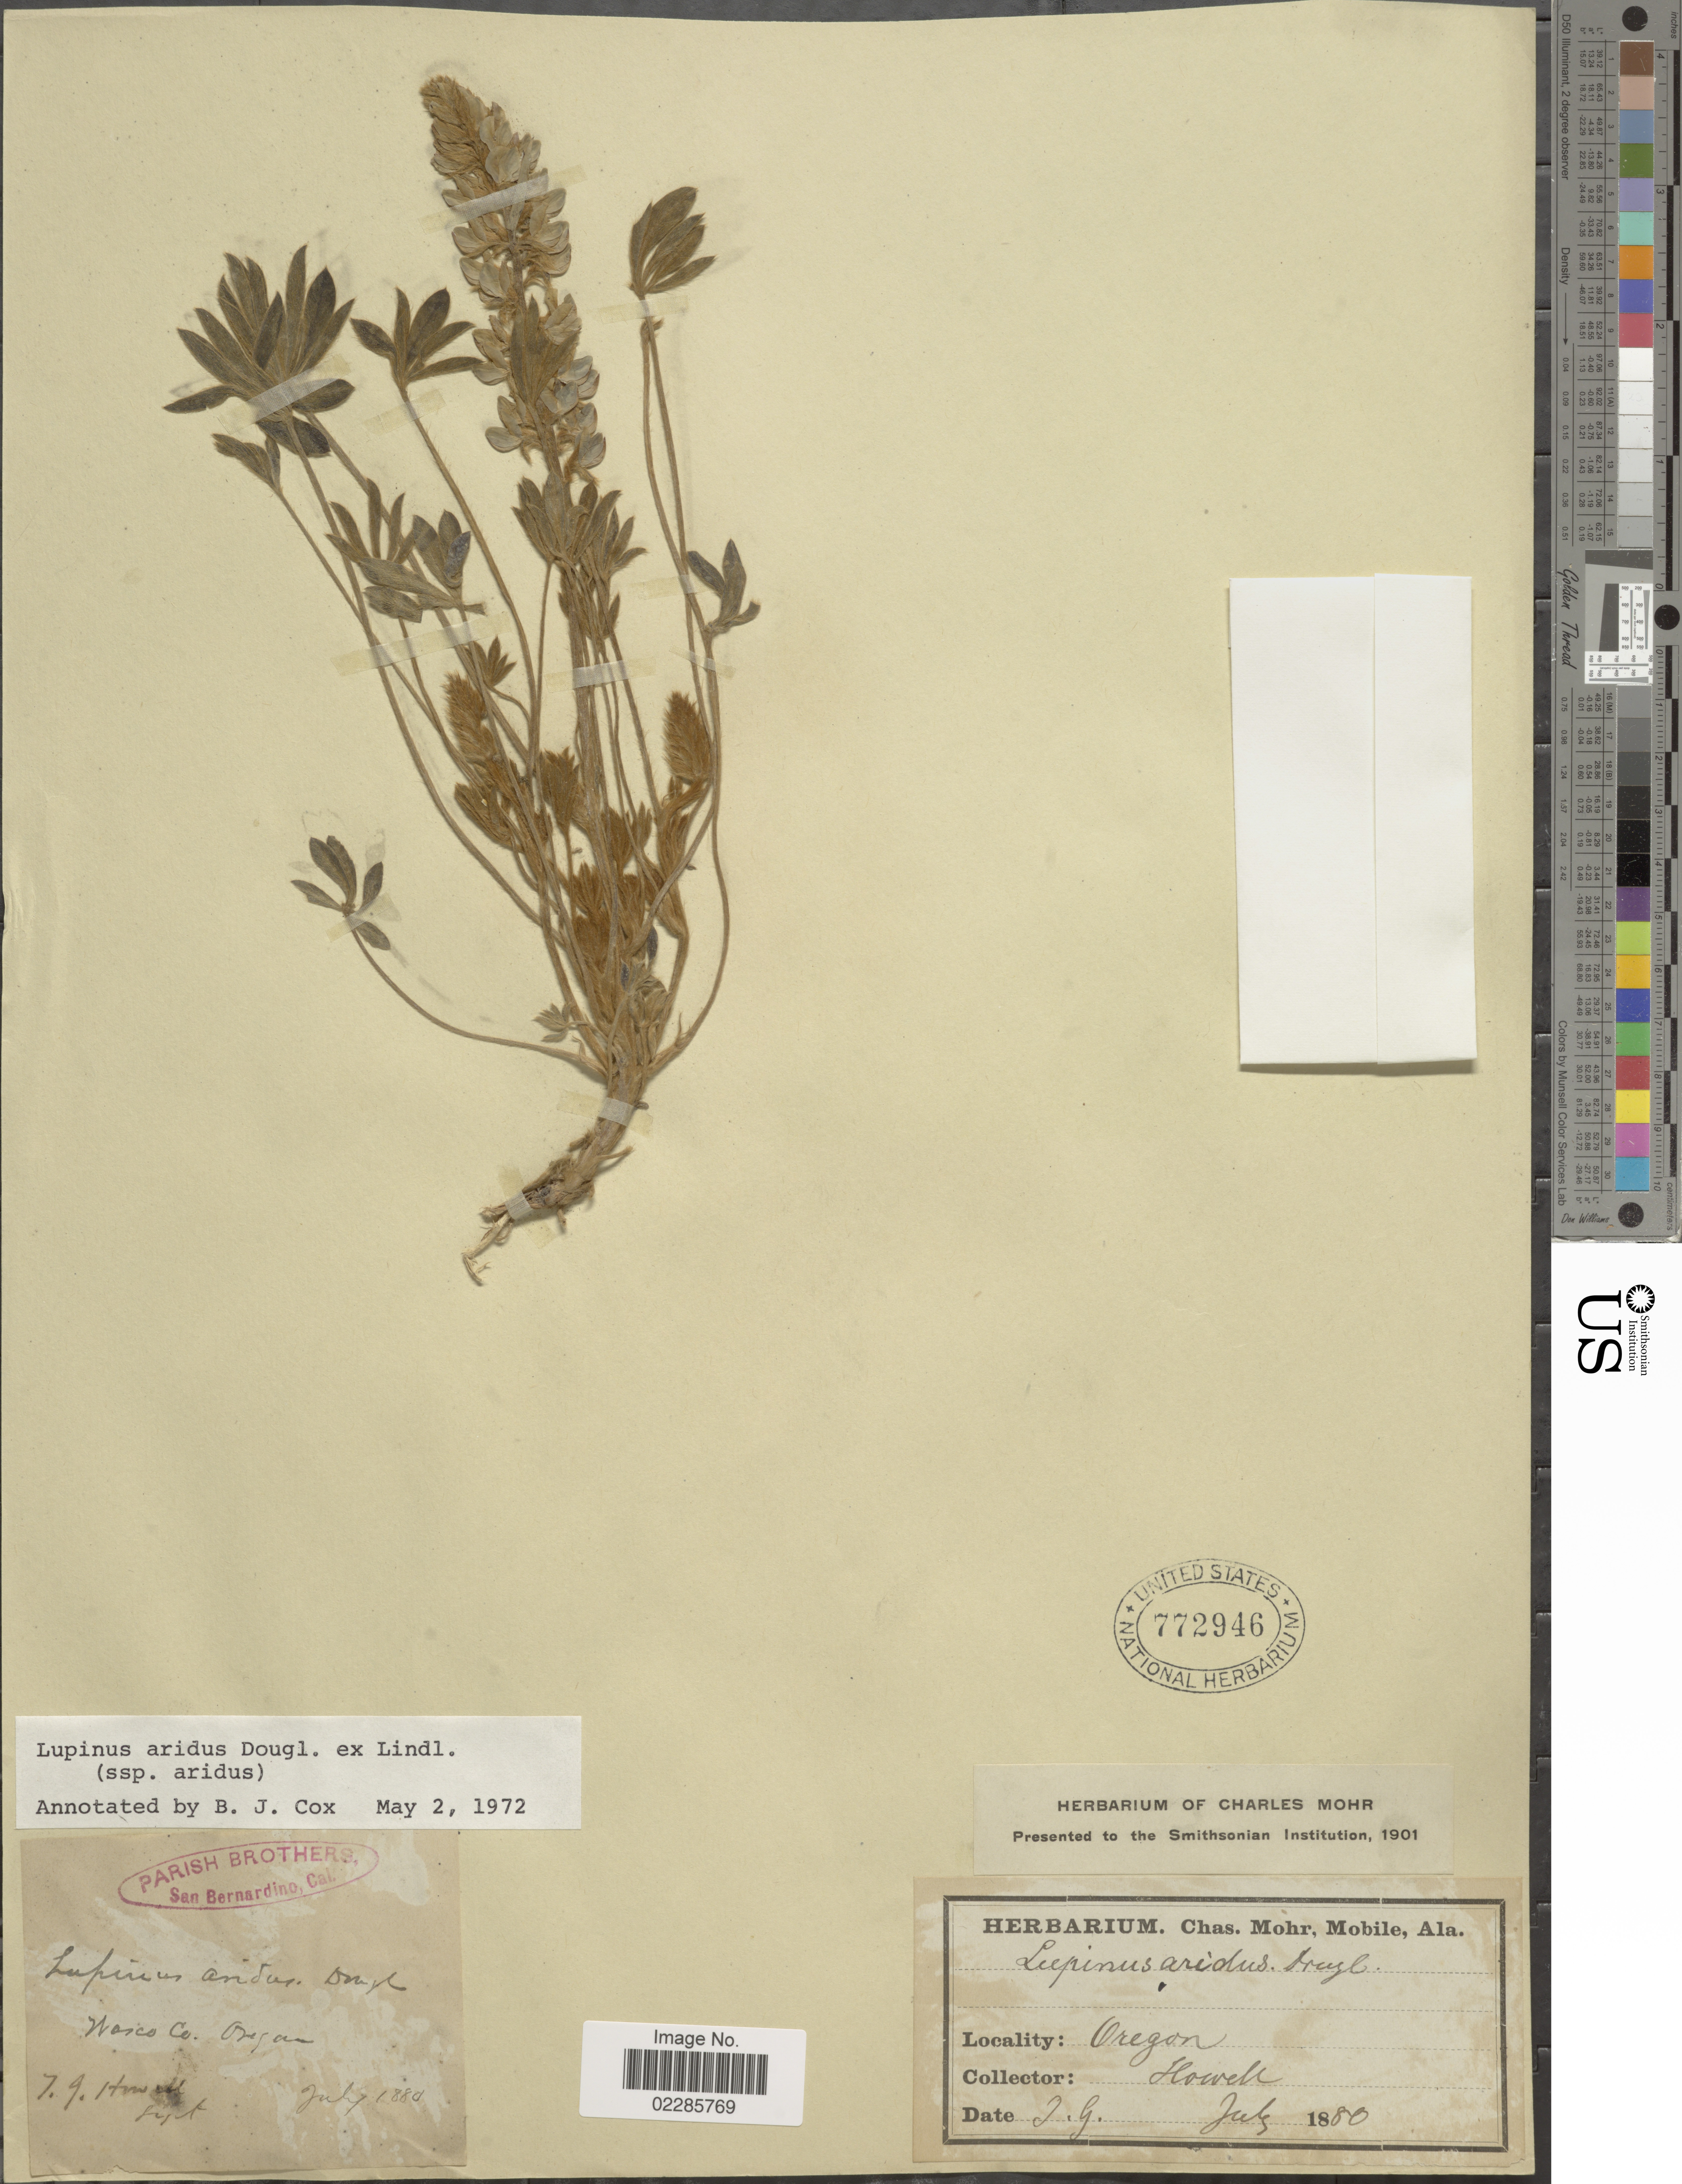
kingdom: Plantae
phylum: Tracheophyta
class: Magnoliopsida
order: Fabales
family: Fabaceae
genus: Lupinus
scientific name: Lupinus aridus subsp. aridus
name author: Douglas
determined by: Cox, B. J.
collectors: -. Howell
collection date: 1880-07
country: United States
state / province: Oregon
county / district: Wasco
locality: Wasco Co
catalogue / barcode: US 772946